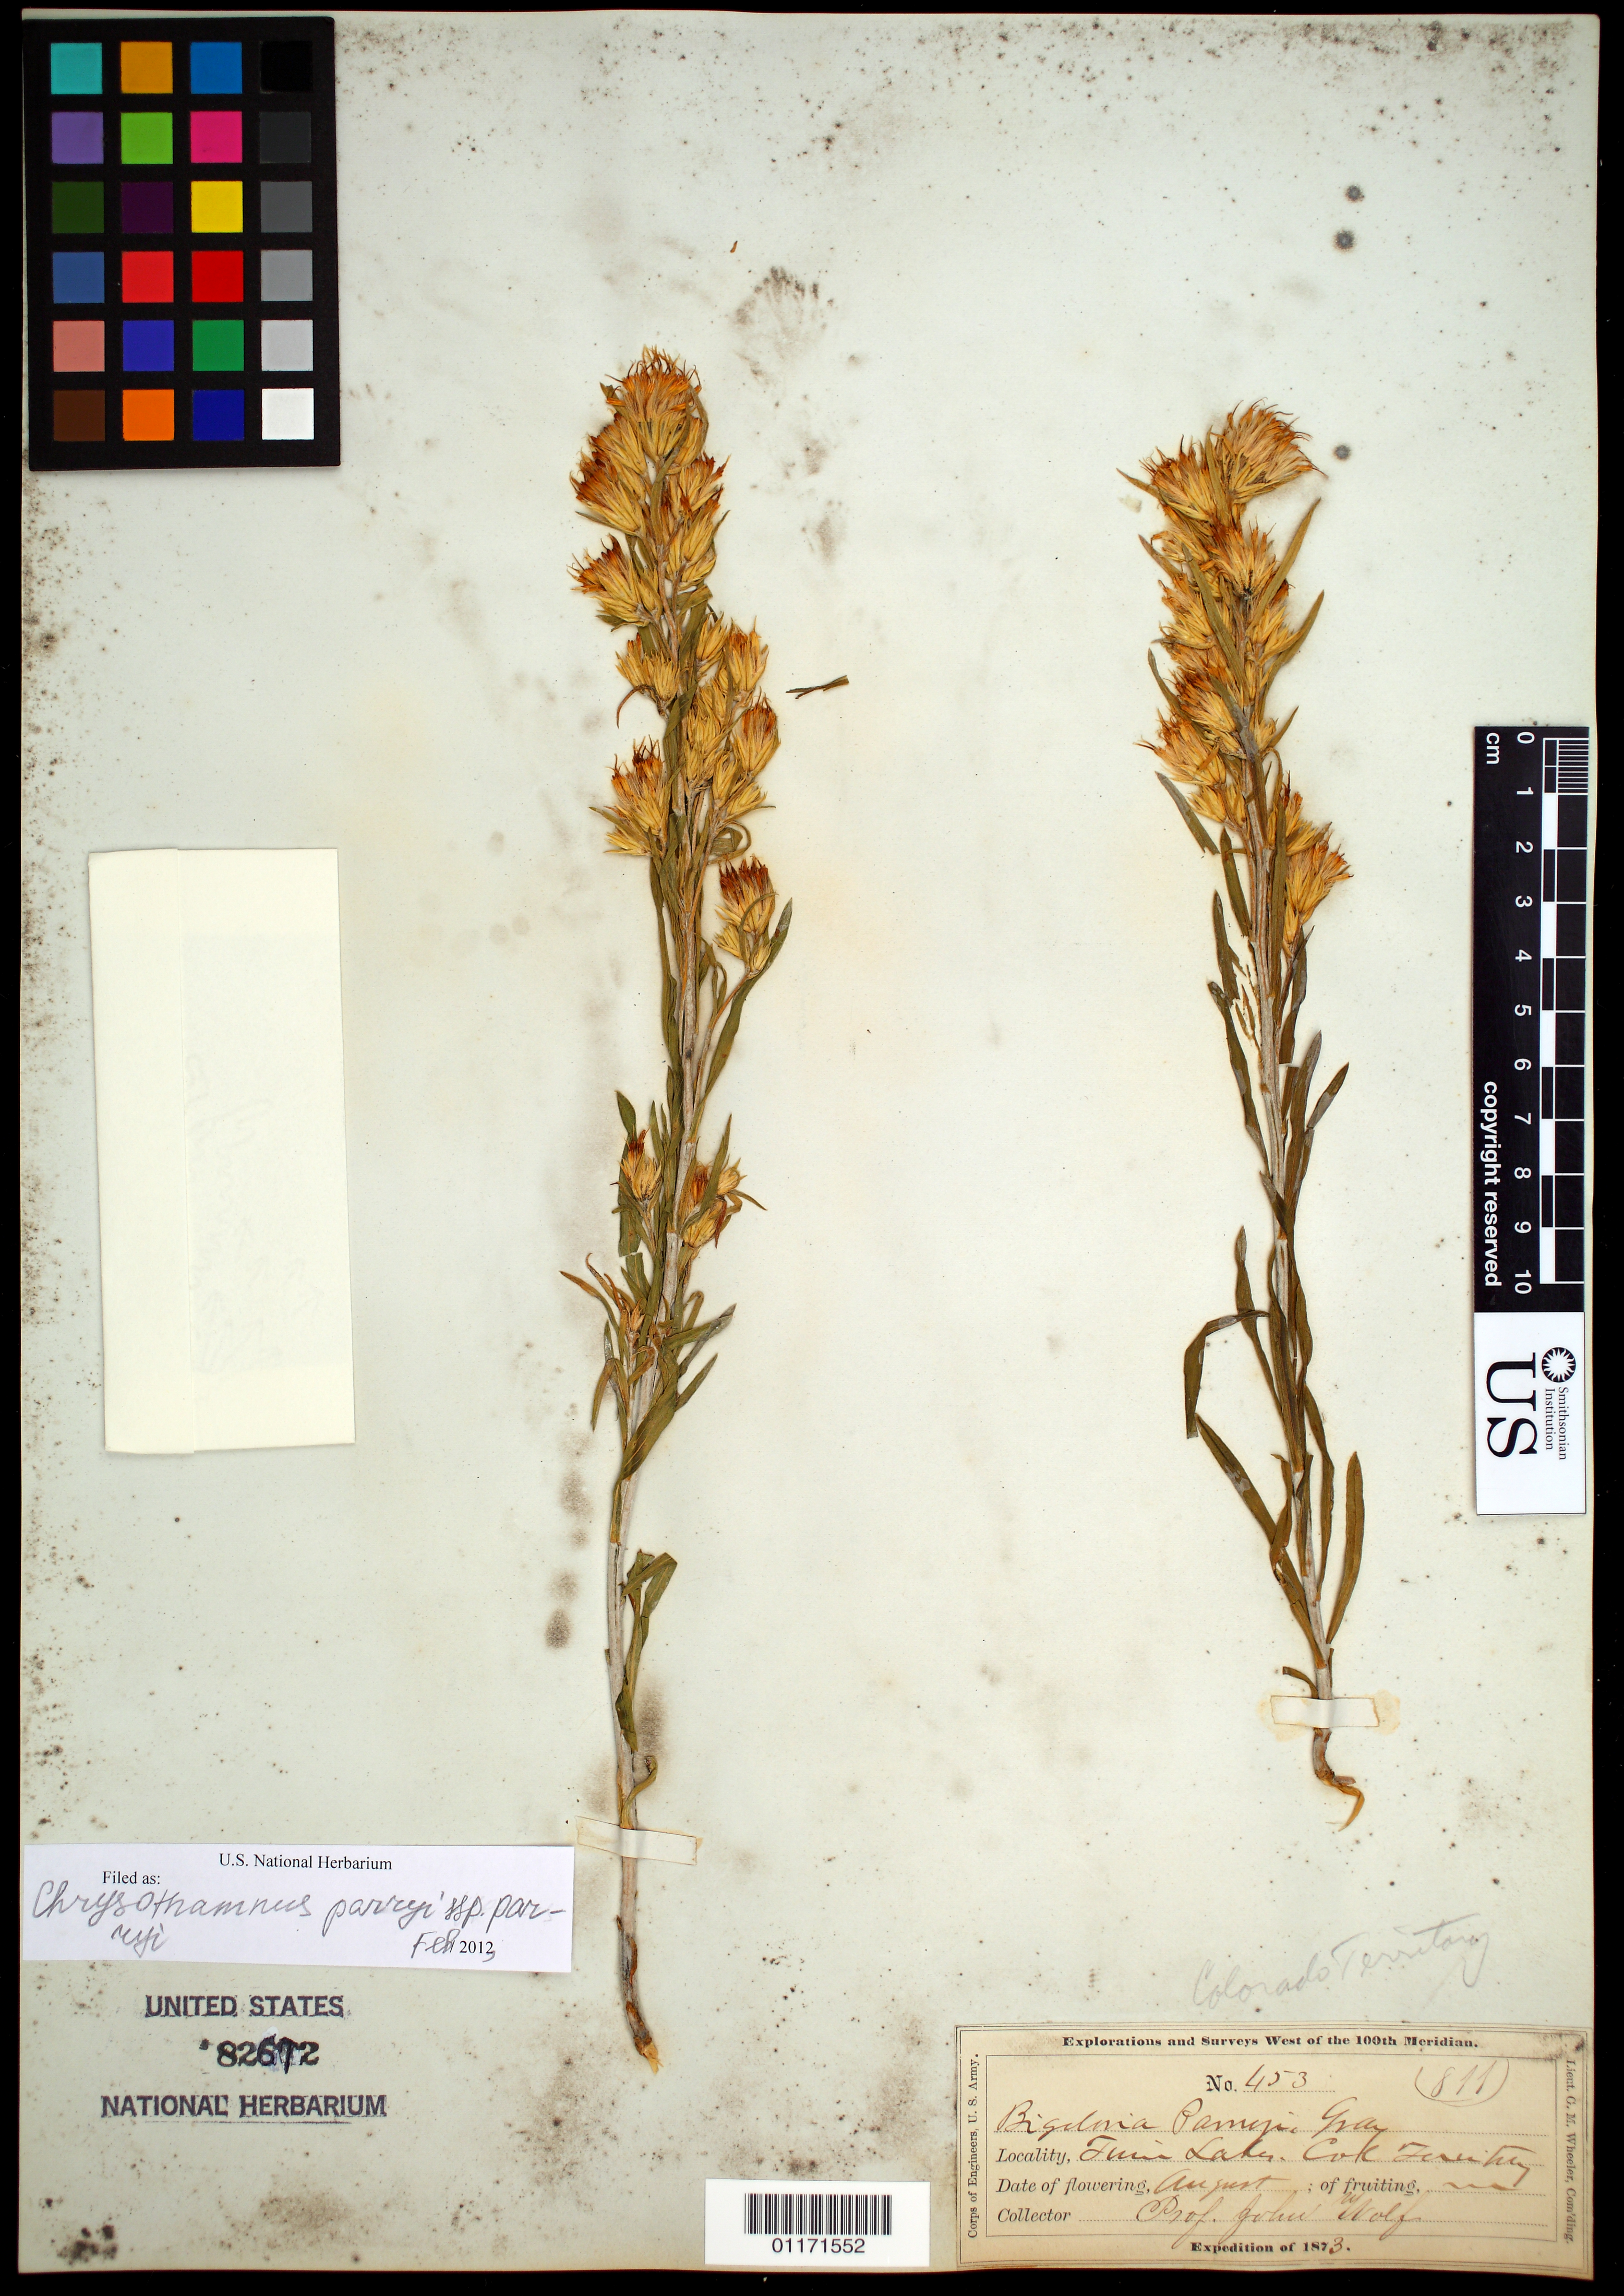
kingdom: Plantae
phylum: Tracheophyta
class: Magnoliopsida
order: Asterales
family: Asteraceae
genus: Ericameria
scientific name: Ericameria parryi var. parryi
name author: (A. Gray) G.L. Nesom & G.I. Baird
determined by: Urbatsch, Lowell E., Curator (LSU), Louisiana State University (UNITED STATES)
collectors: J. Wolf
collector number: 453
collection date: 1873-08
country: United States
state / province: Colorado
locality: Twin Lakes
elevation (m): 3048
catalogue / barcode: US 82672